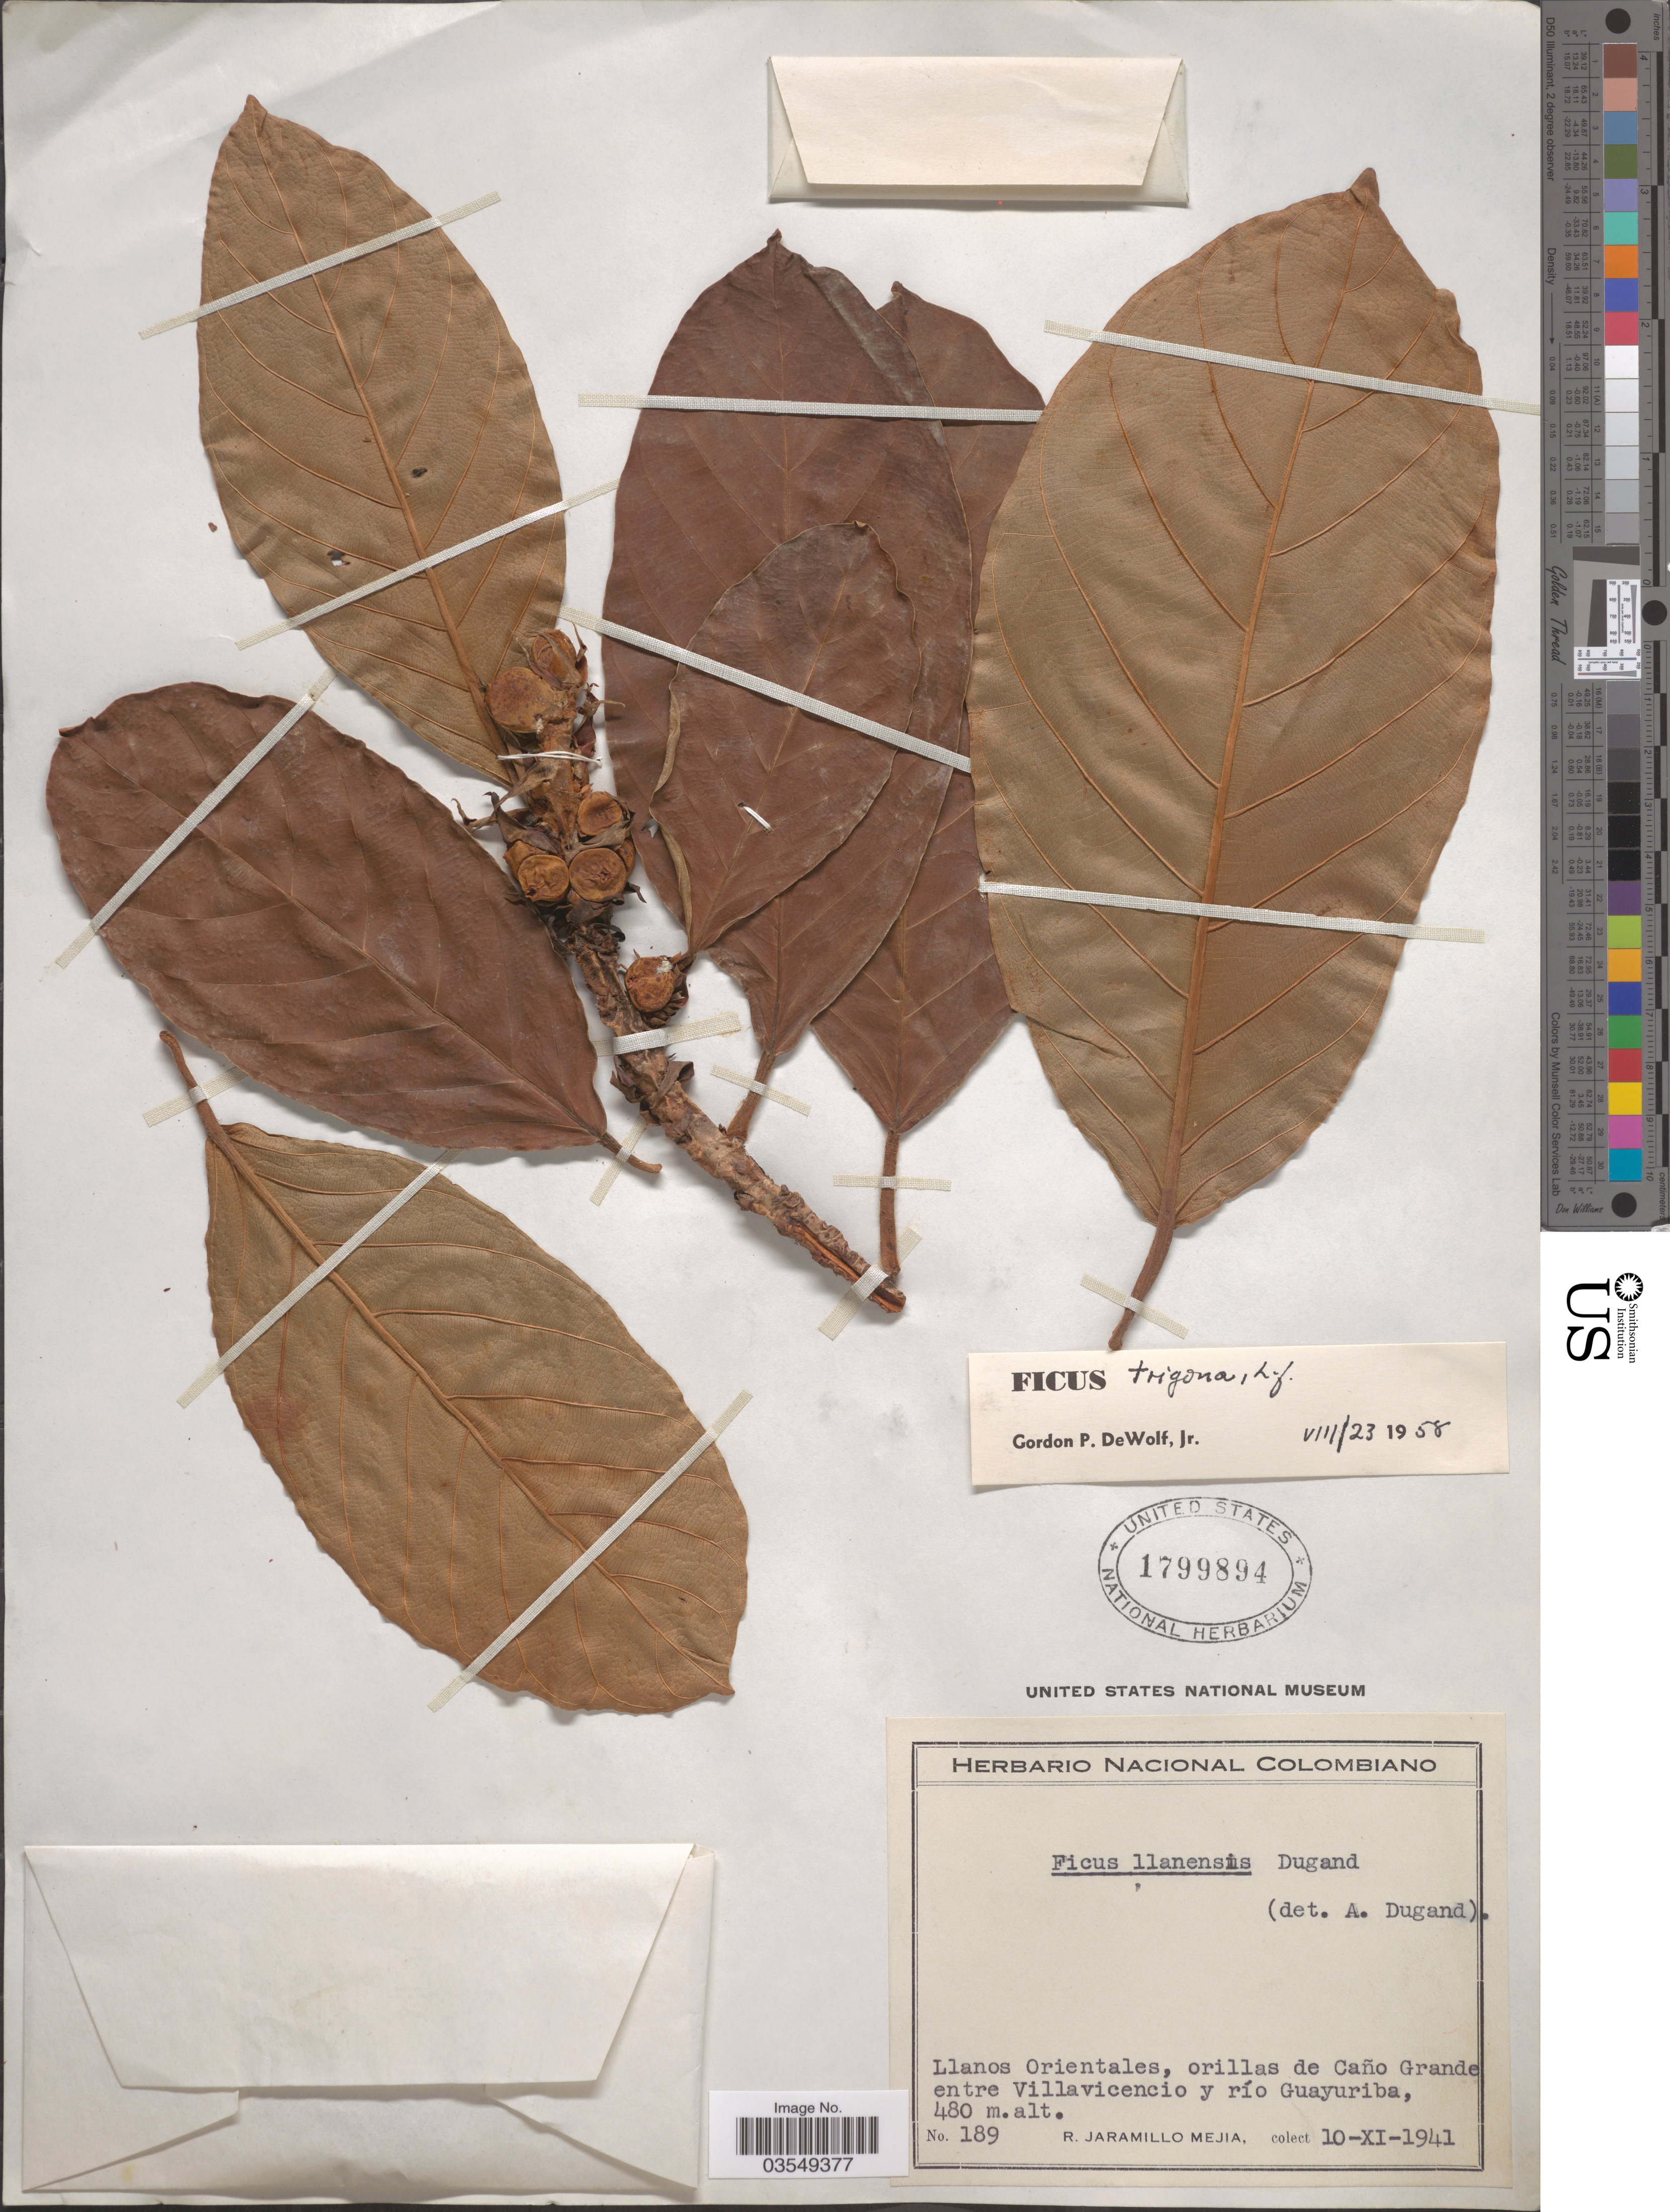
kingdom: Plantae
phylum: Tracheophyta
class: Magnoliopsida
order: Rosales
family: Moraceae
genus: Ficus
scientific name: Ficus trigona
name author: L. f.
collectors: R. Jaramillo M.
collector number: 189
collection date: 1941-11-10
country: Colombia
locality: Llanos Orientales, orillas de Caño Grande entre Villavicencio y río Guayuriba.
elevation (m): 480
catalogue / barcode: US 1799894